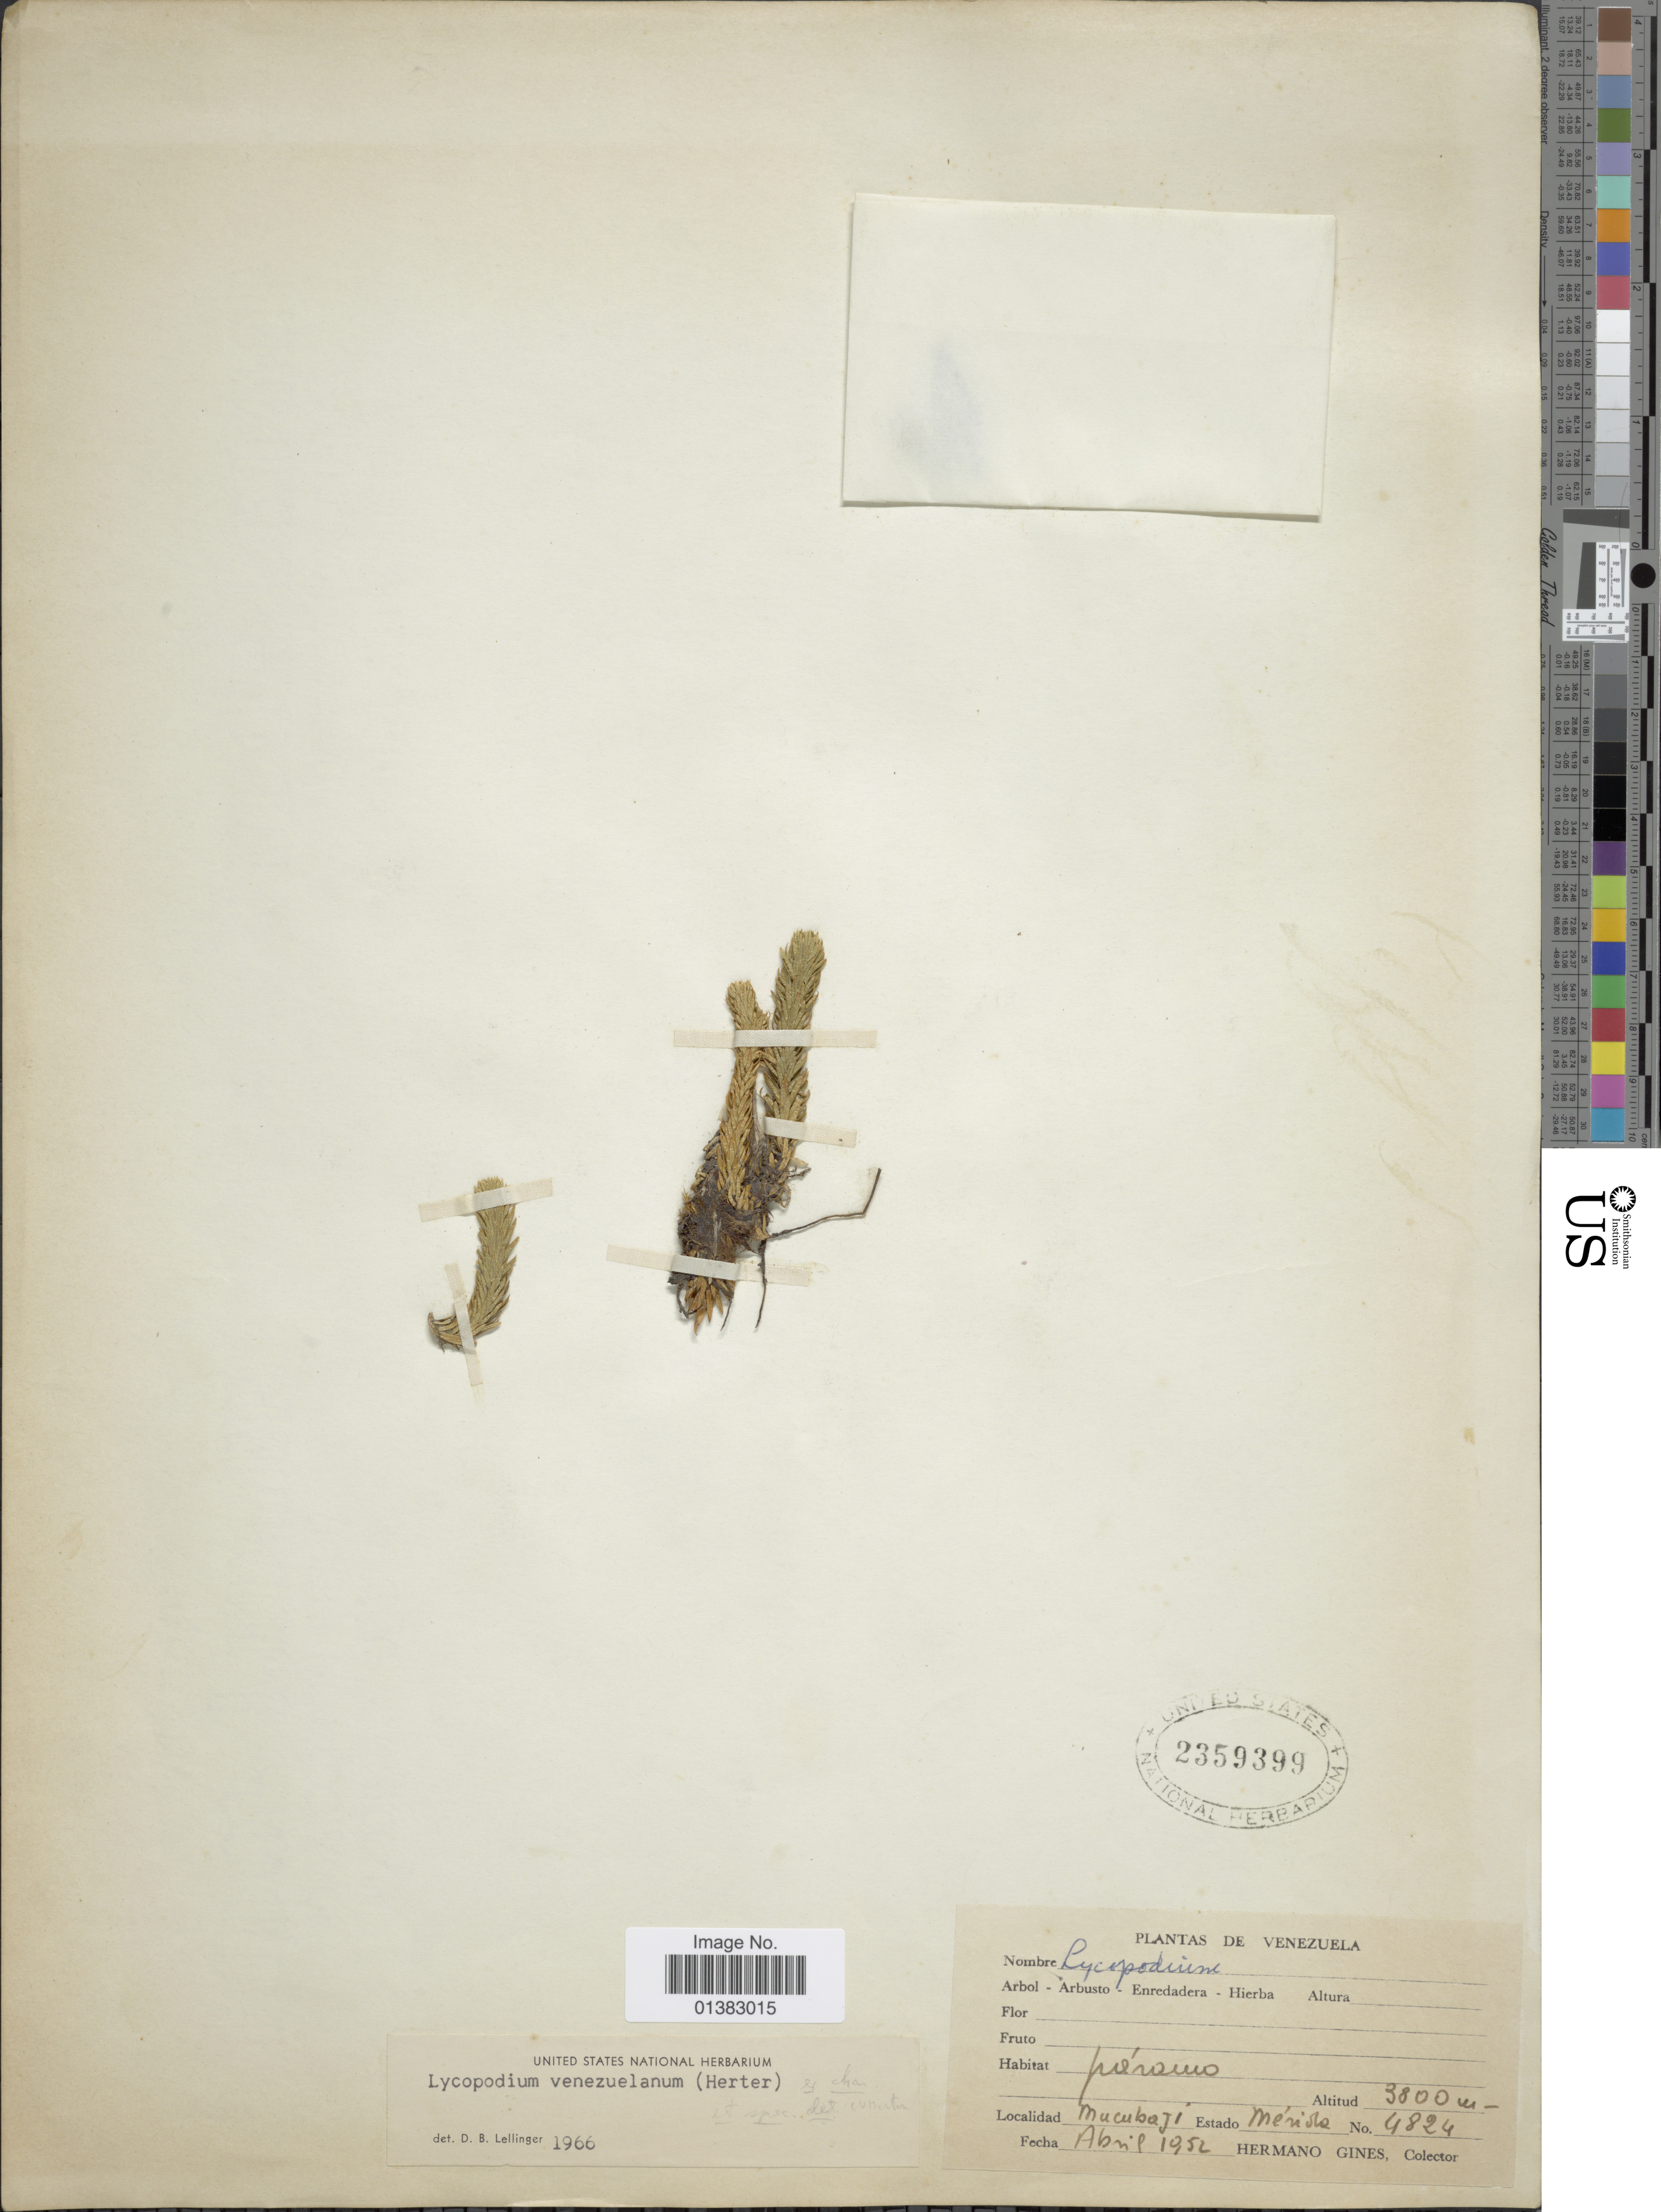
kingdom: Plantae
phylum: Tracheophyta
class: Lycopodiopsida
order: Lycopodiales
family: Lycopodiaceae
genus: Phlegmariurus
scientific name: Phlegmariurus venezuelanicus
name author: (Herter) B. Øllg.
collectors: Bro. Gines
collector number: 4824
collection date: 1952-04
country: Venezuela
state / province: Mérida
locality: Mucubají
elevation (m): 3800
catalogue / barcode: US 2359399